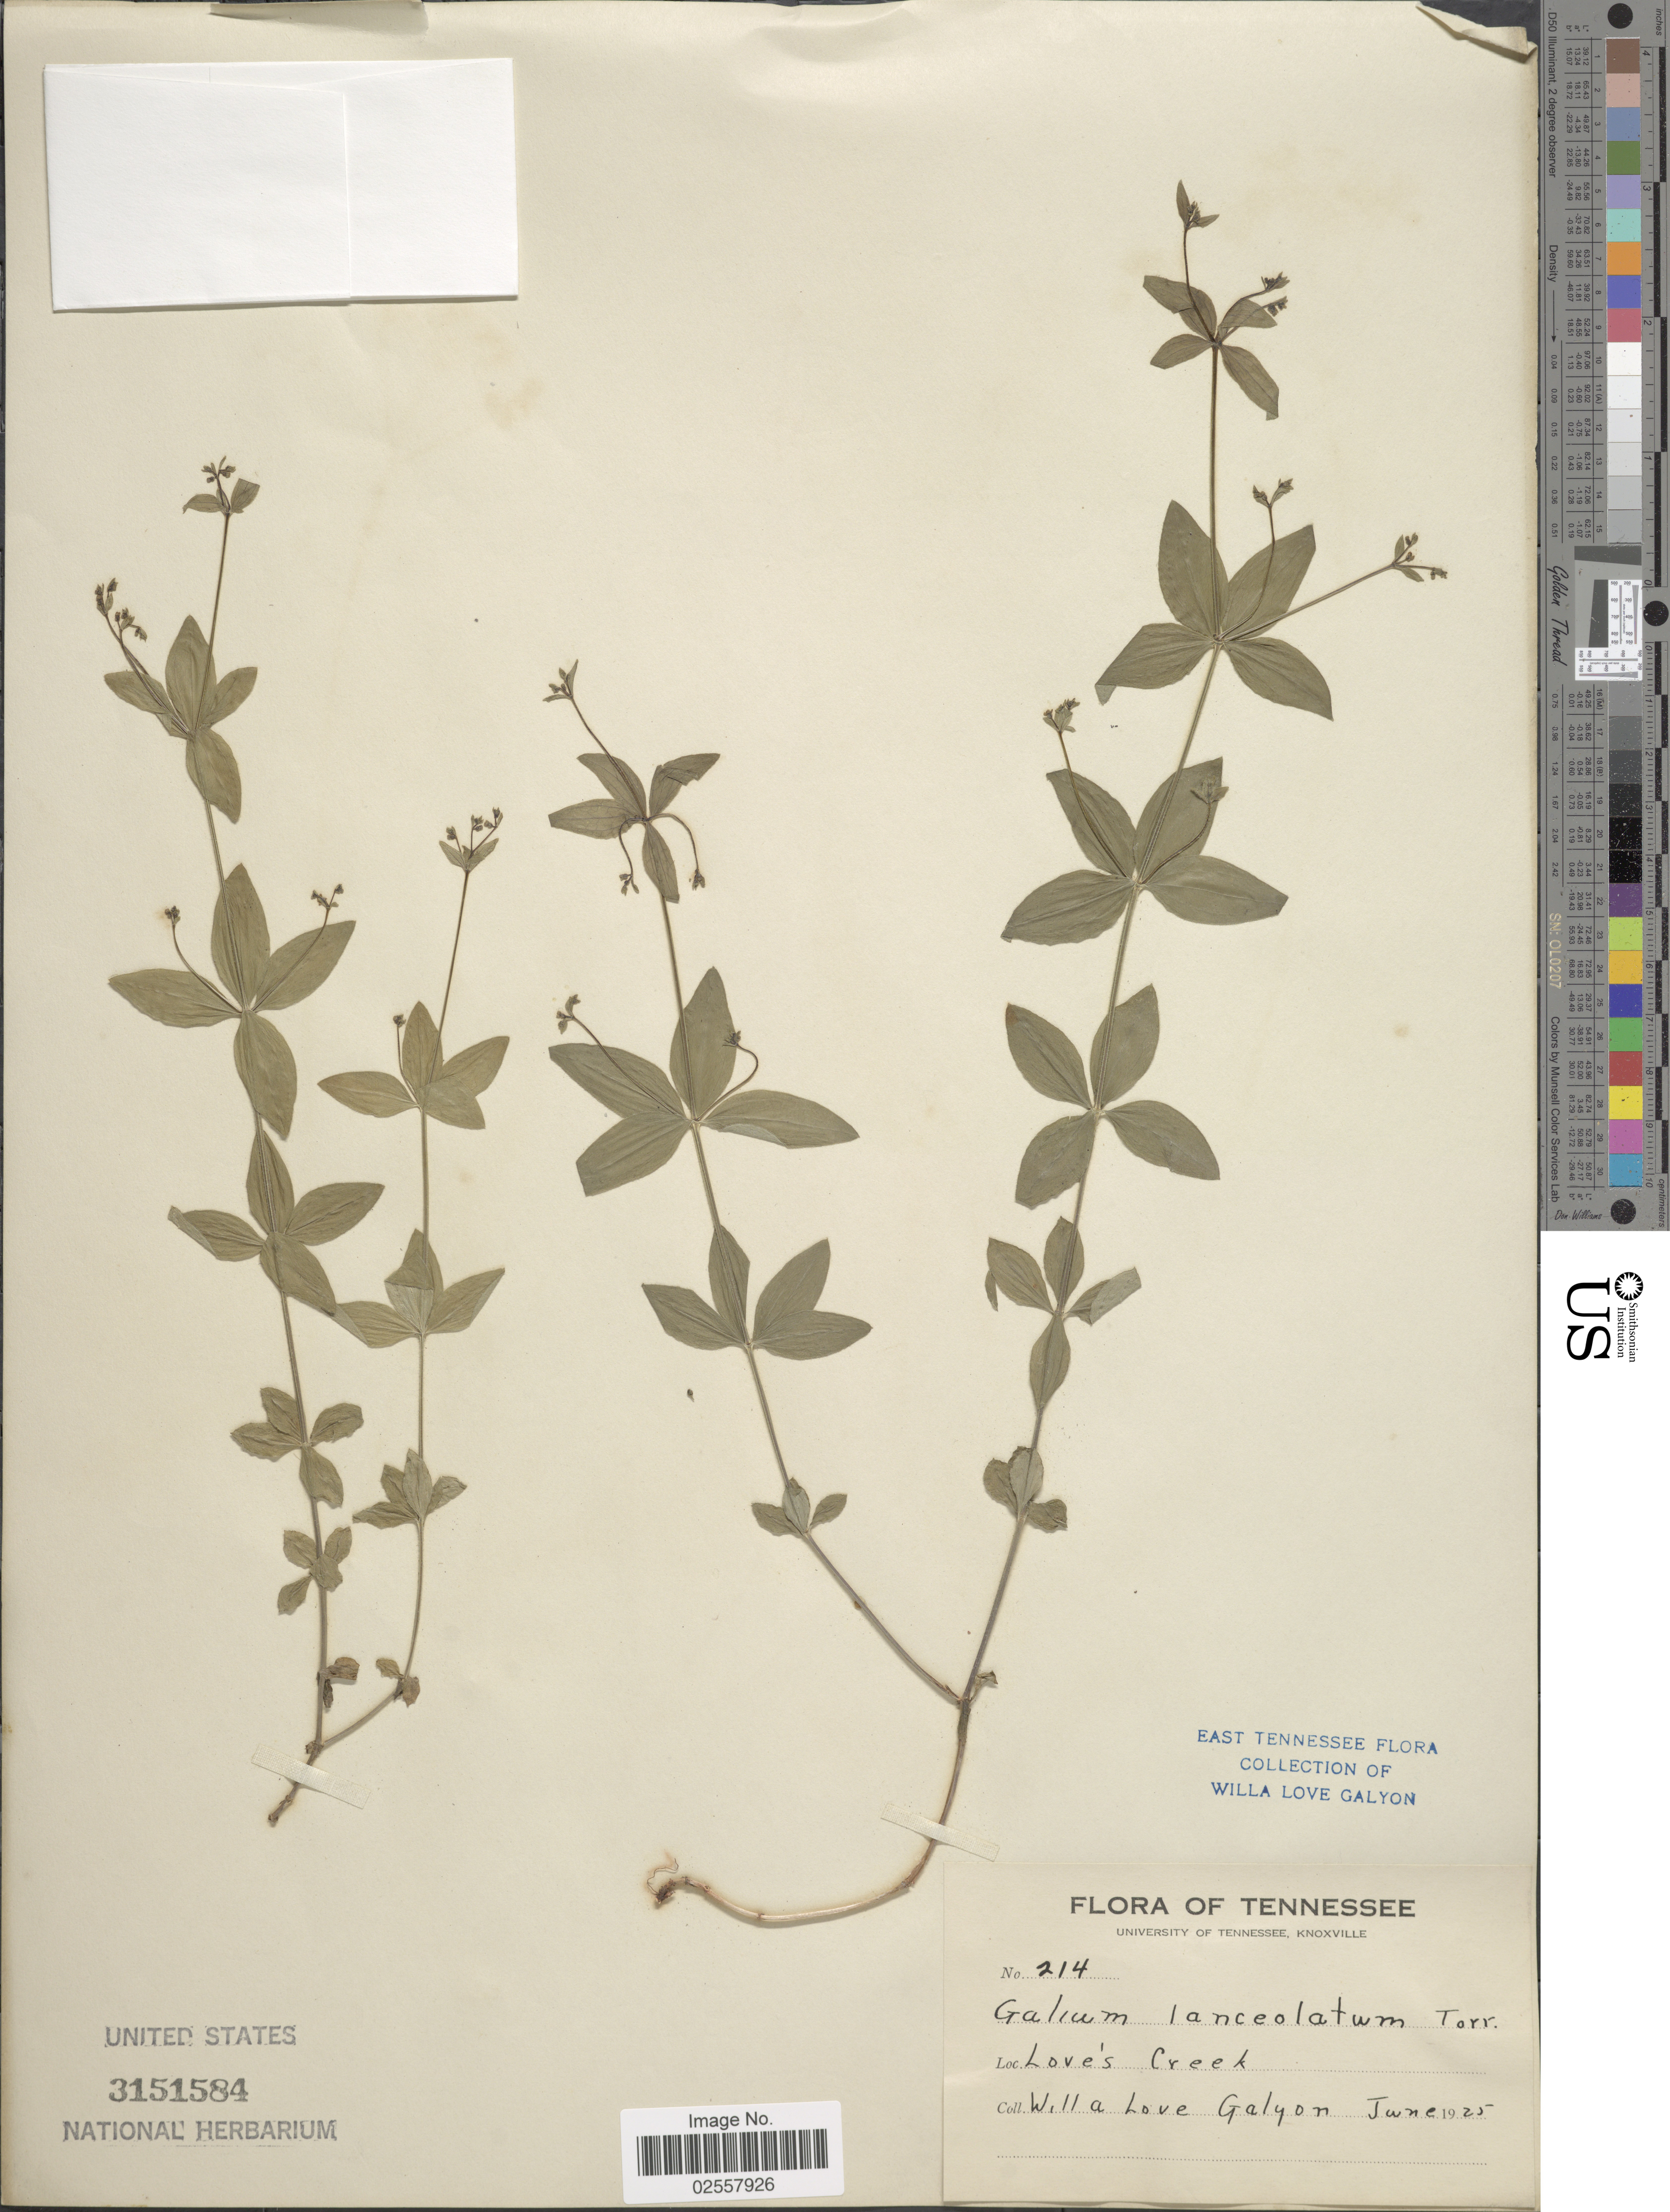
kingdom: Plantae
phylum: Tracheophyta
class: Magnoliopsida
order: Gentianales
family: Rubiaceae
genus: Galium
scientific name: Galium lanceolatum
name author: (Torr. & A. Gray) Torr.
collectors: W. Galyon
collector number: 214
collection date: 1925-06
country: United States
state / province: Tennessee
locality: Love's Creek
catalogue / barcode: US 3151584